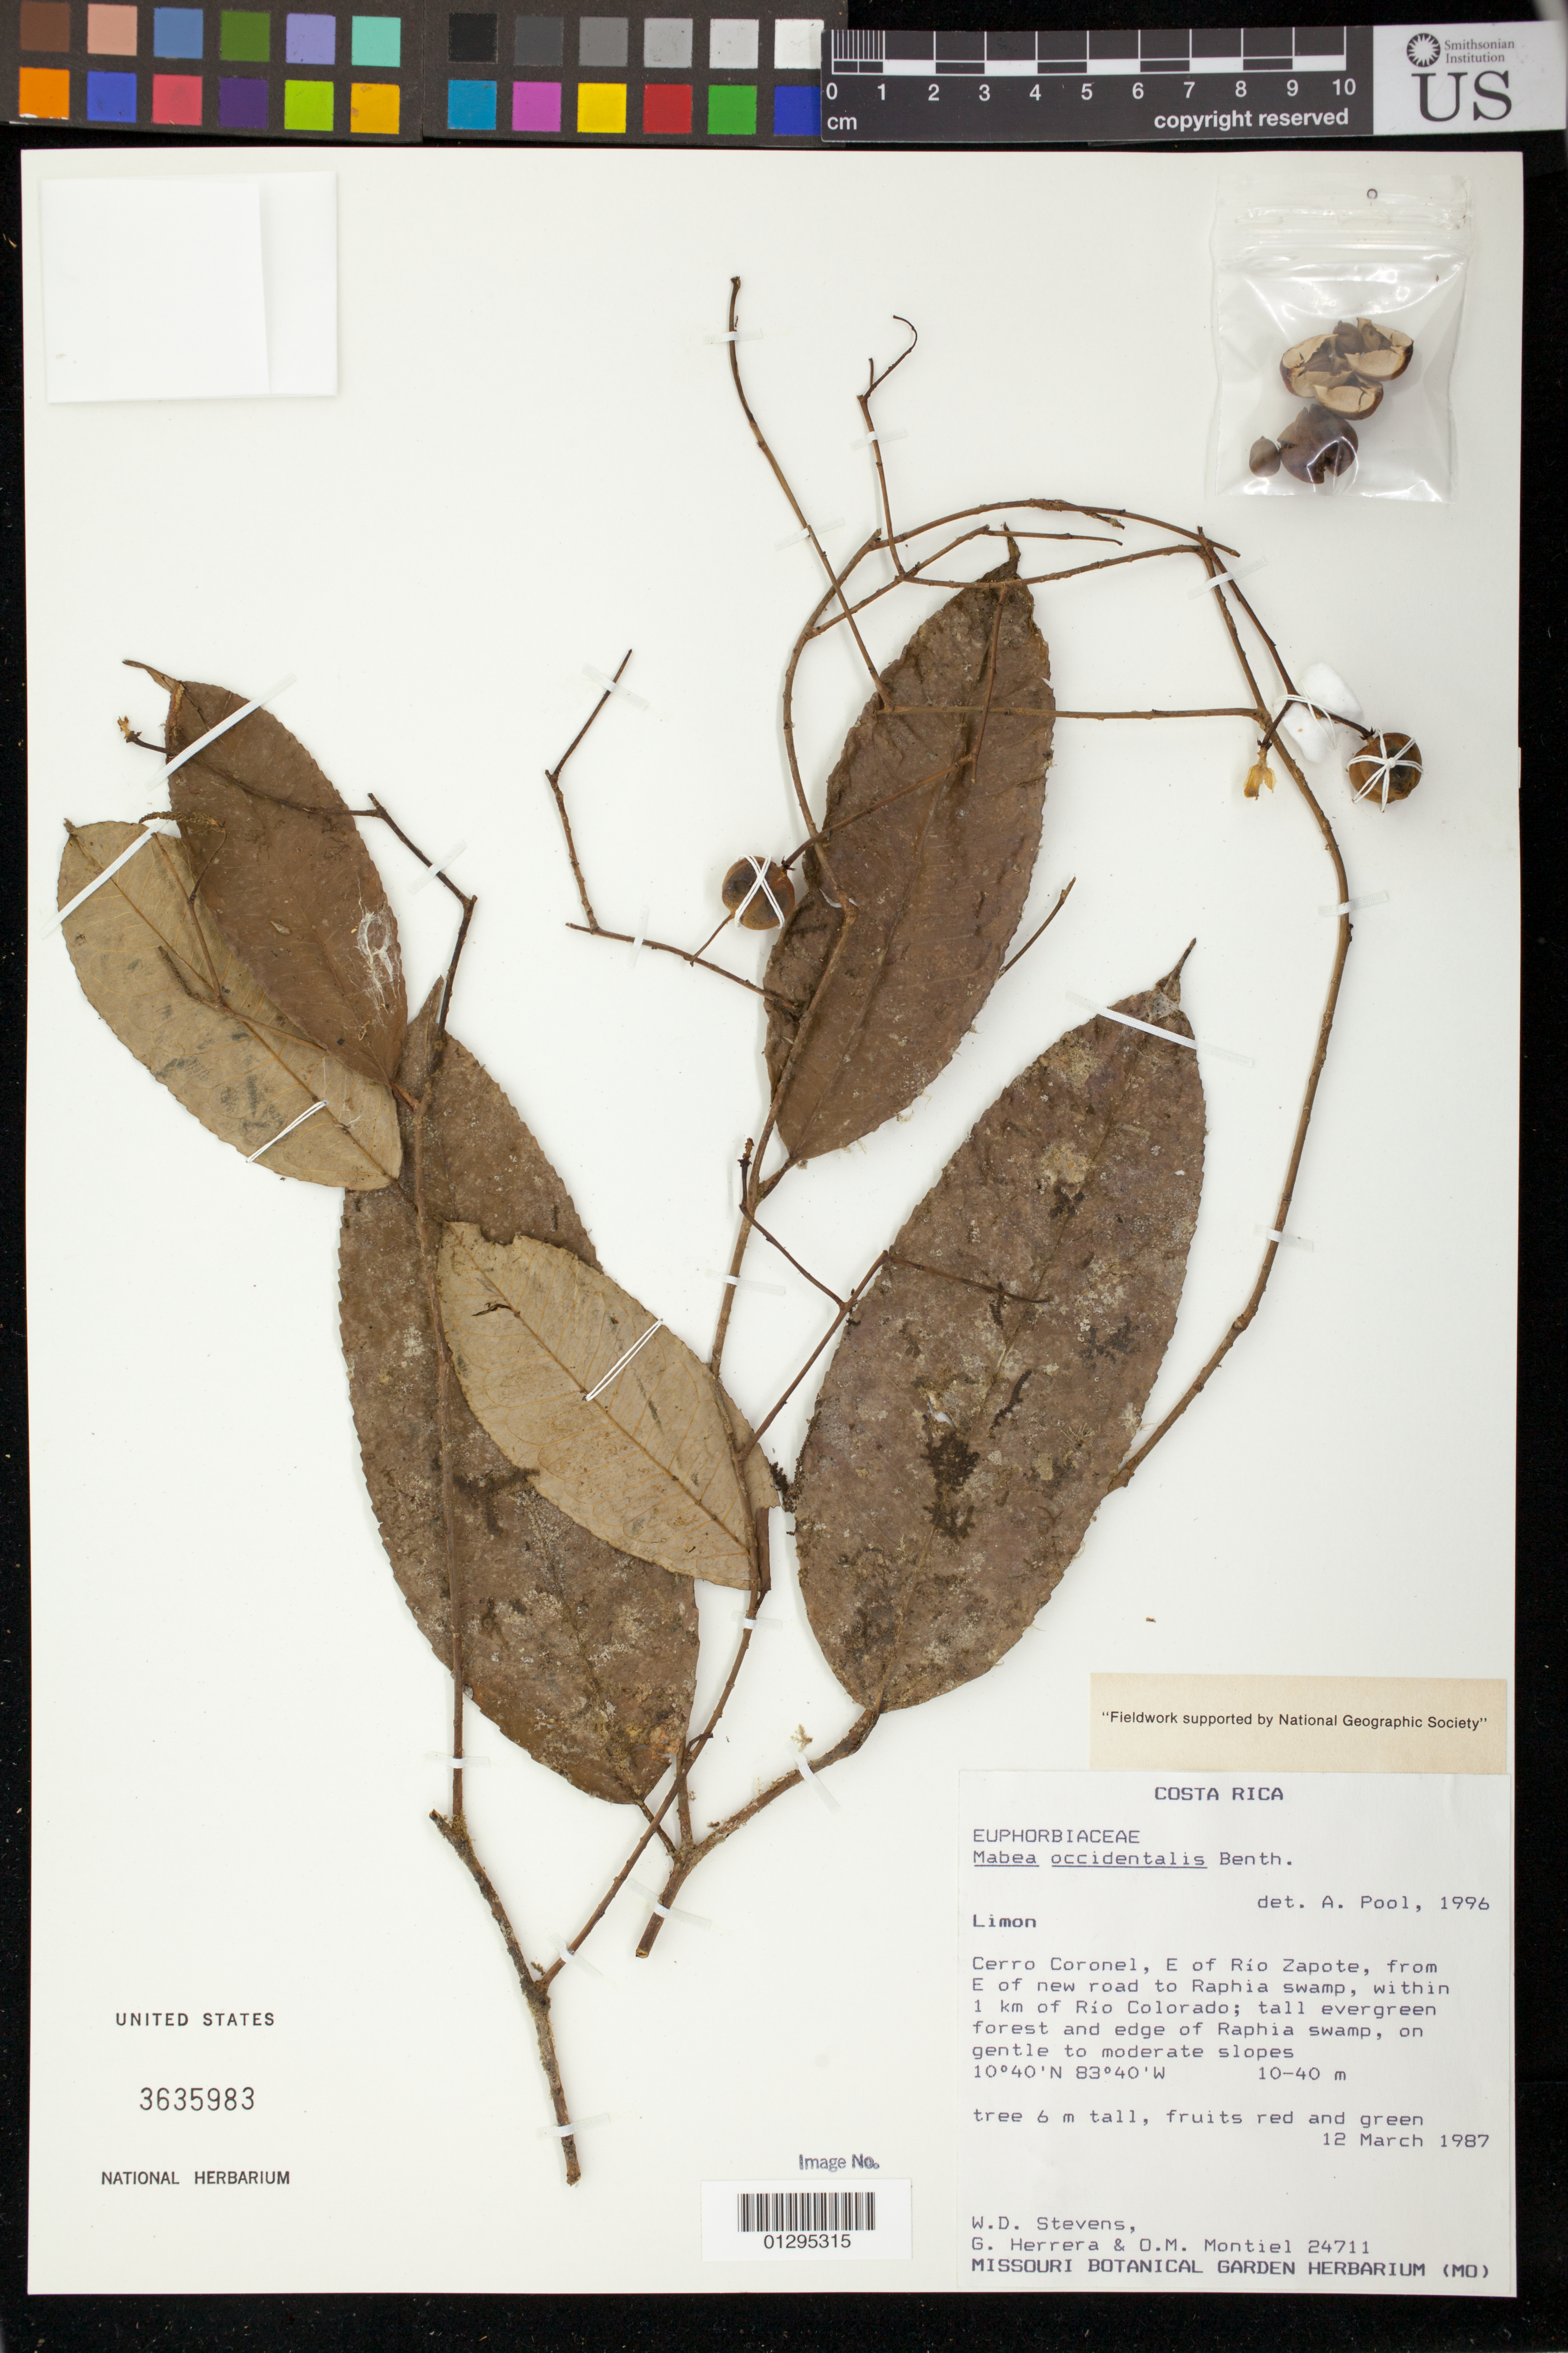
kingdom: Plantae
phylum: Tracheophyta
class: Magnoliopsida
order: Malpighiales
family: Euphorbiaceae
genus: Mabea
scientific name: Mabea occidentalis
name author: Benth.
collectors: W. D. Stevens, G. Herrera & O. Montiel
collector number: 24711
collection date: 1987-03-12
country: Costa Rica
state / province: Limón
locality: Cerro Coronel, E of Rio Zapote, from E of new road to Raphia swamp, within 1 km of Rio Colorado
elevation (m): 10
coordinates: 10°40'N, 83°40'W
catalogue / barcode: US 3635983